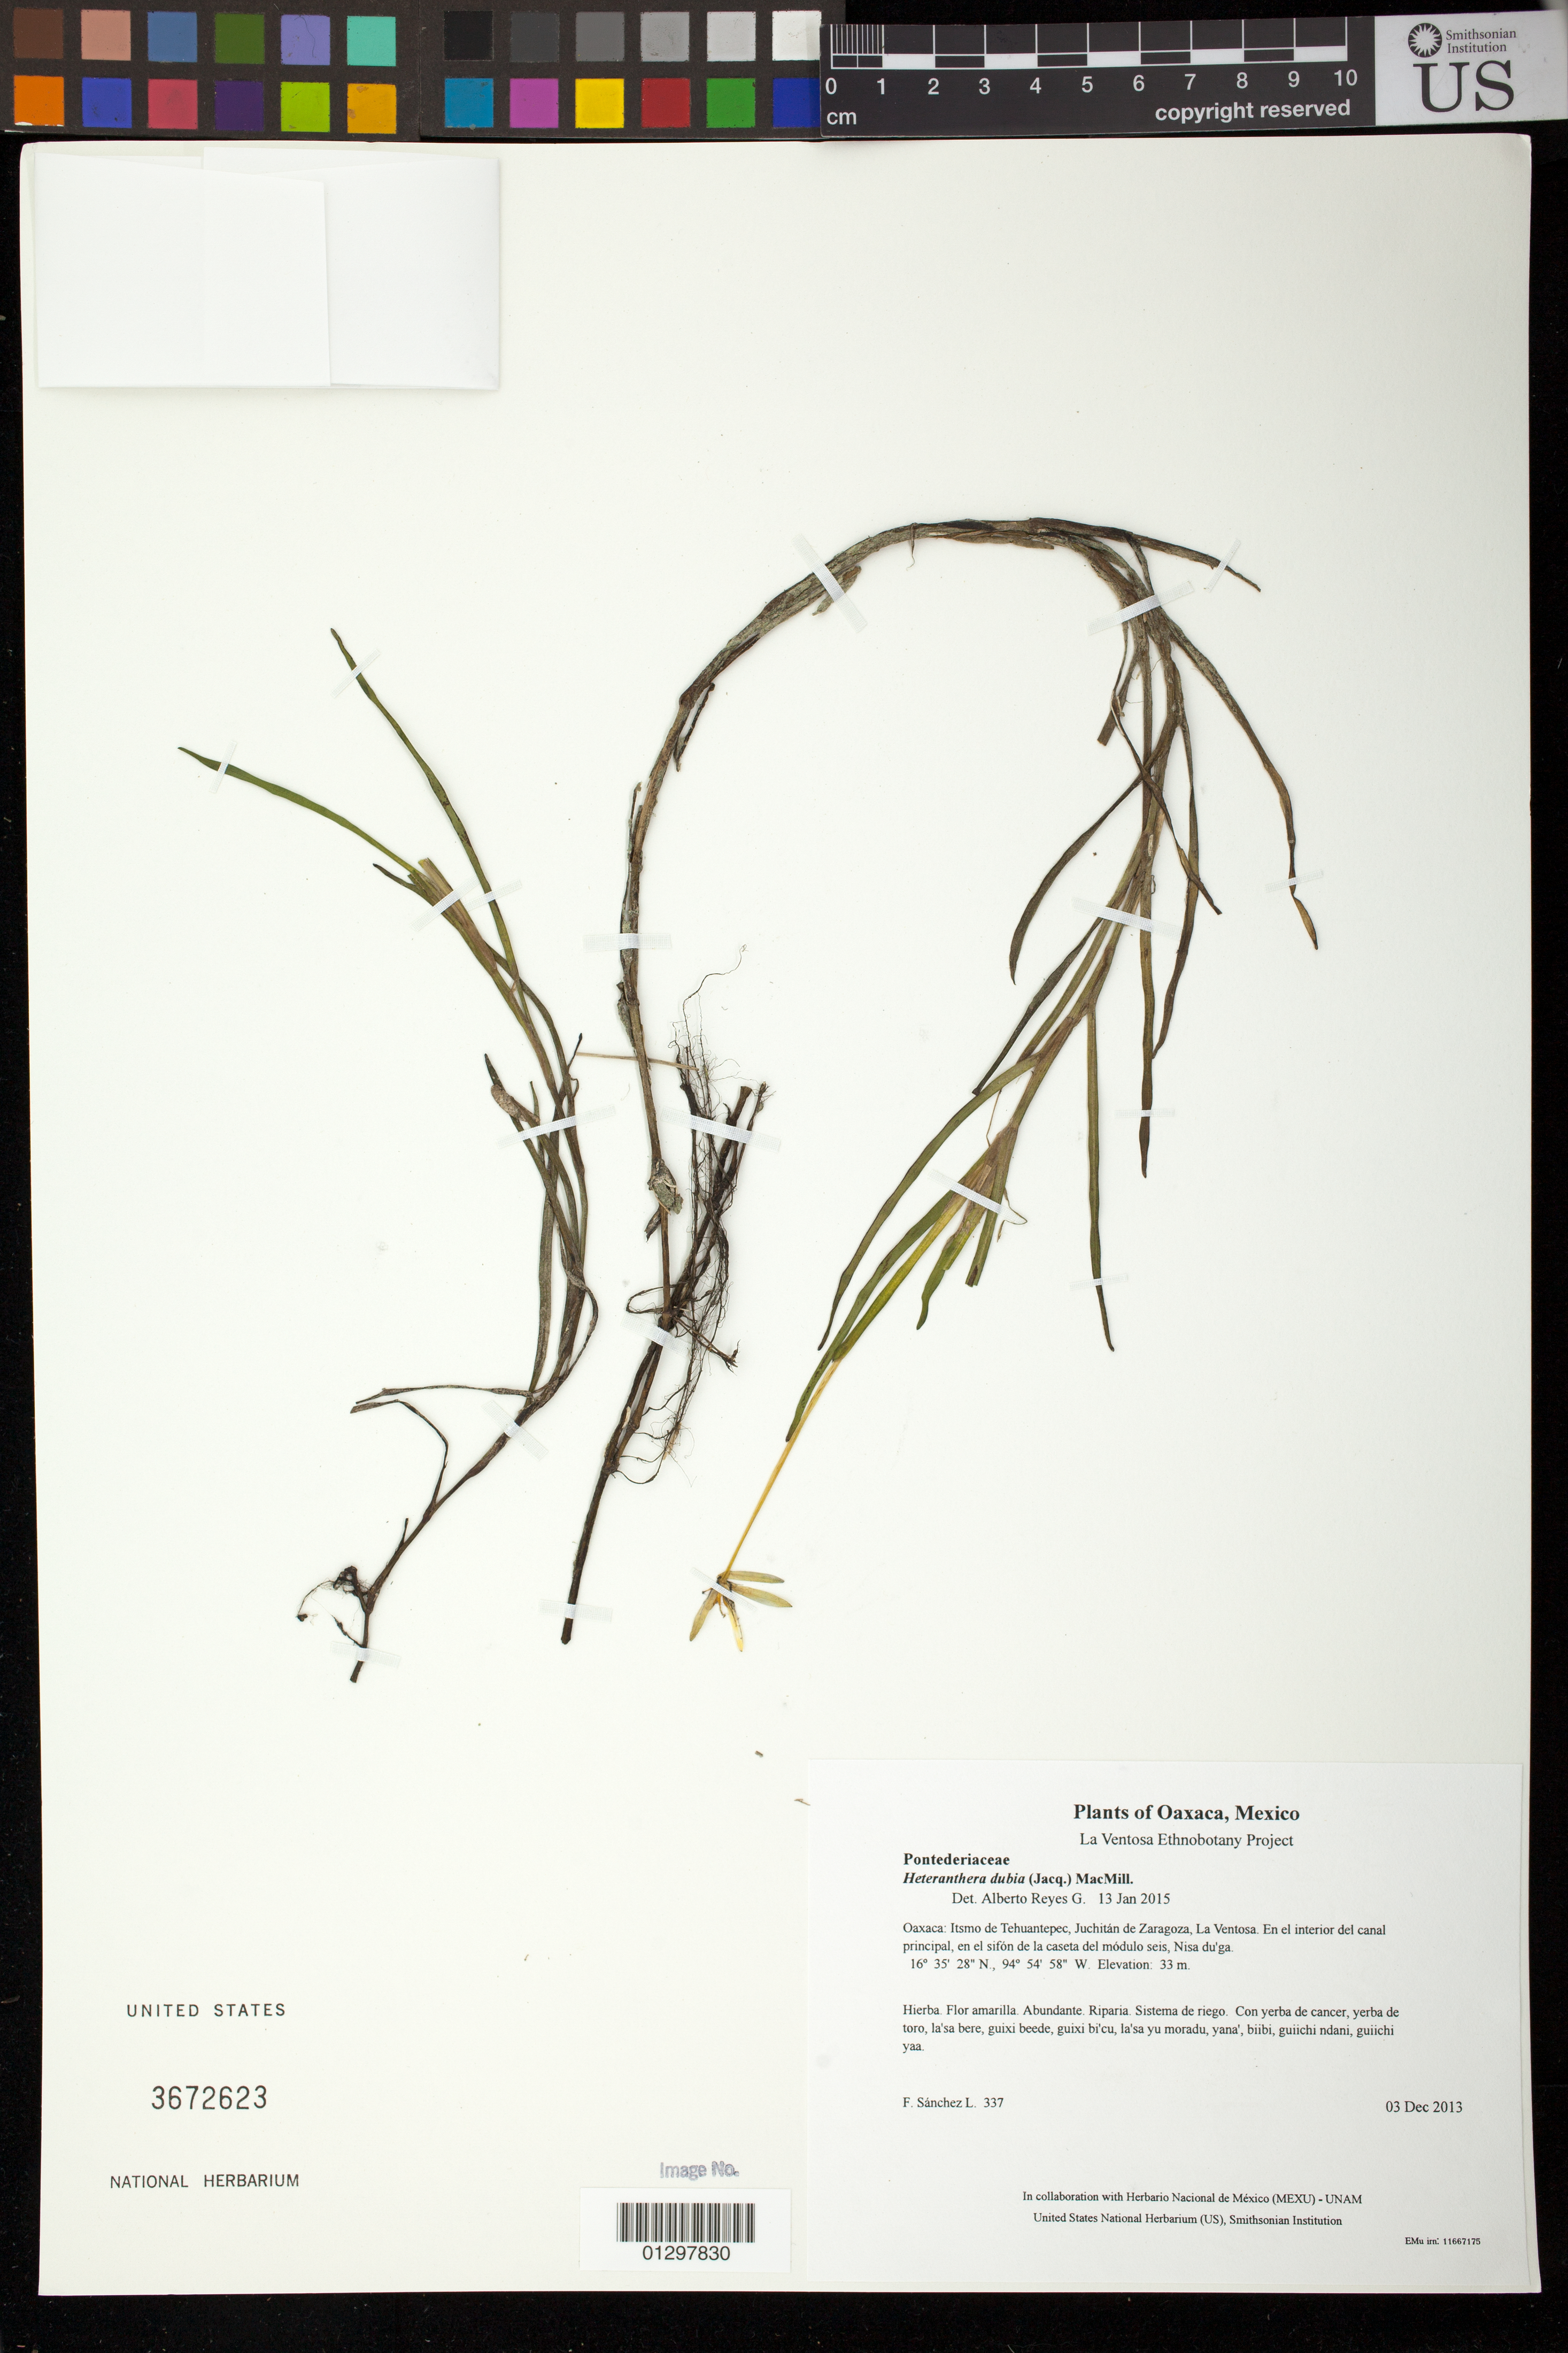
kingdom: Plantae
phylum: Tracheophyta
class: Liliopsida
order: Commelinales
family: Pontederiaceae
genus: Heteranthera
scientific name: Heteranthera dubia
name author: (Jacq.) MacMill.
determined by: Reyes García, A.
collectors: F. Sánchez L.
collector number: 337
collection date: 2013-12-03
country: Mexico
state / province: Oaxaca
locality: Itsmo de Tehuantepec, Juchitán de Zaragoza, La Ventosa. En el interior del canal principal, en el sifón de la caseta del módulo seis, Nisa du'ga.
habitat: Riparia. Sistema de riego.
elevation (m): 33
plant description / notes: JEBOT, MEXU, SERO, US; Guixi nisa. Guie' naguchi. Stale.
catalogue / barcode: US 3672623